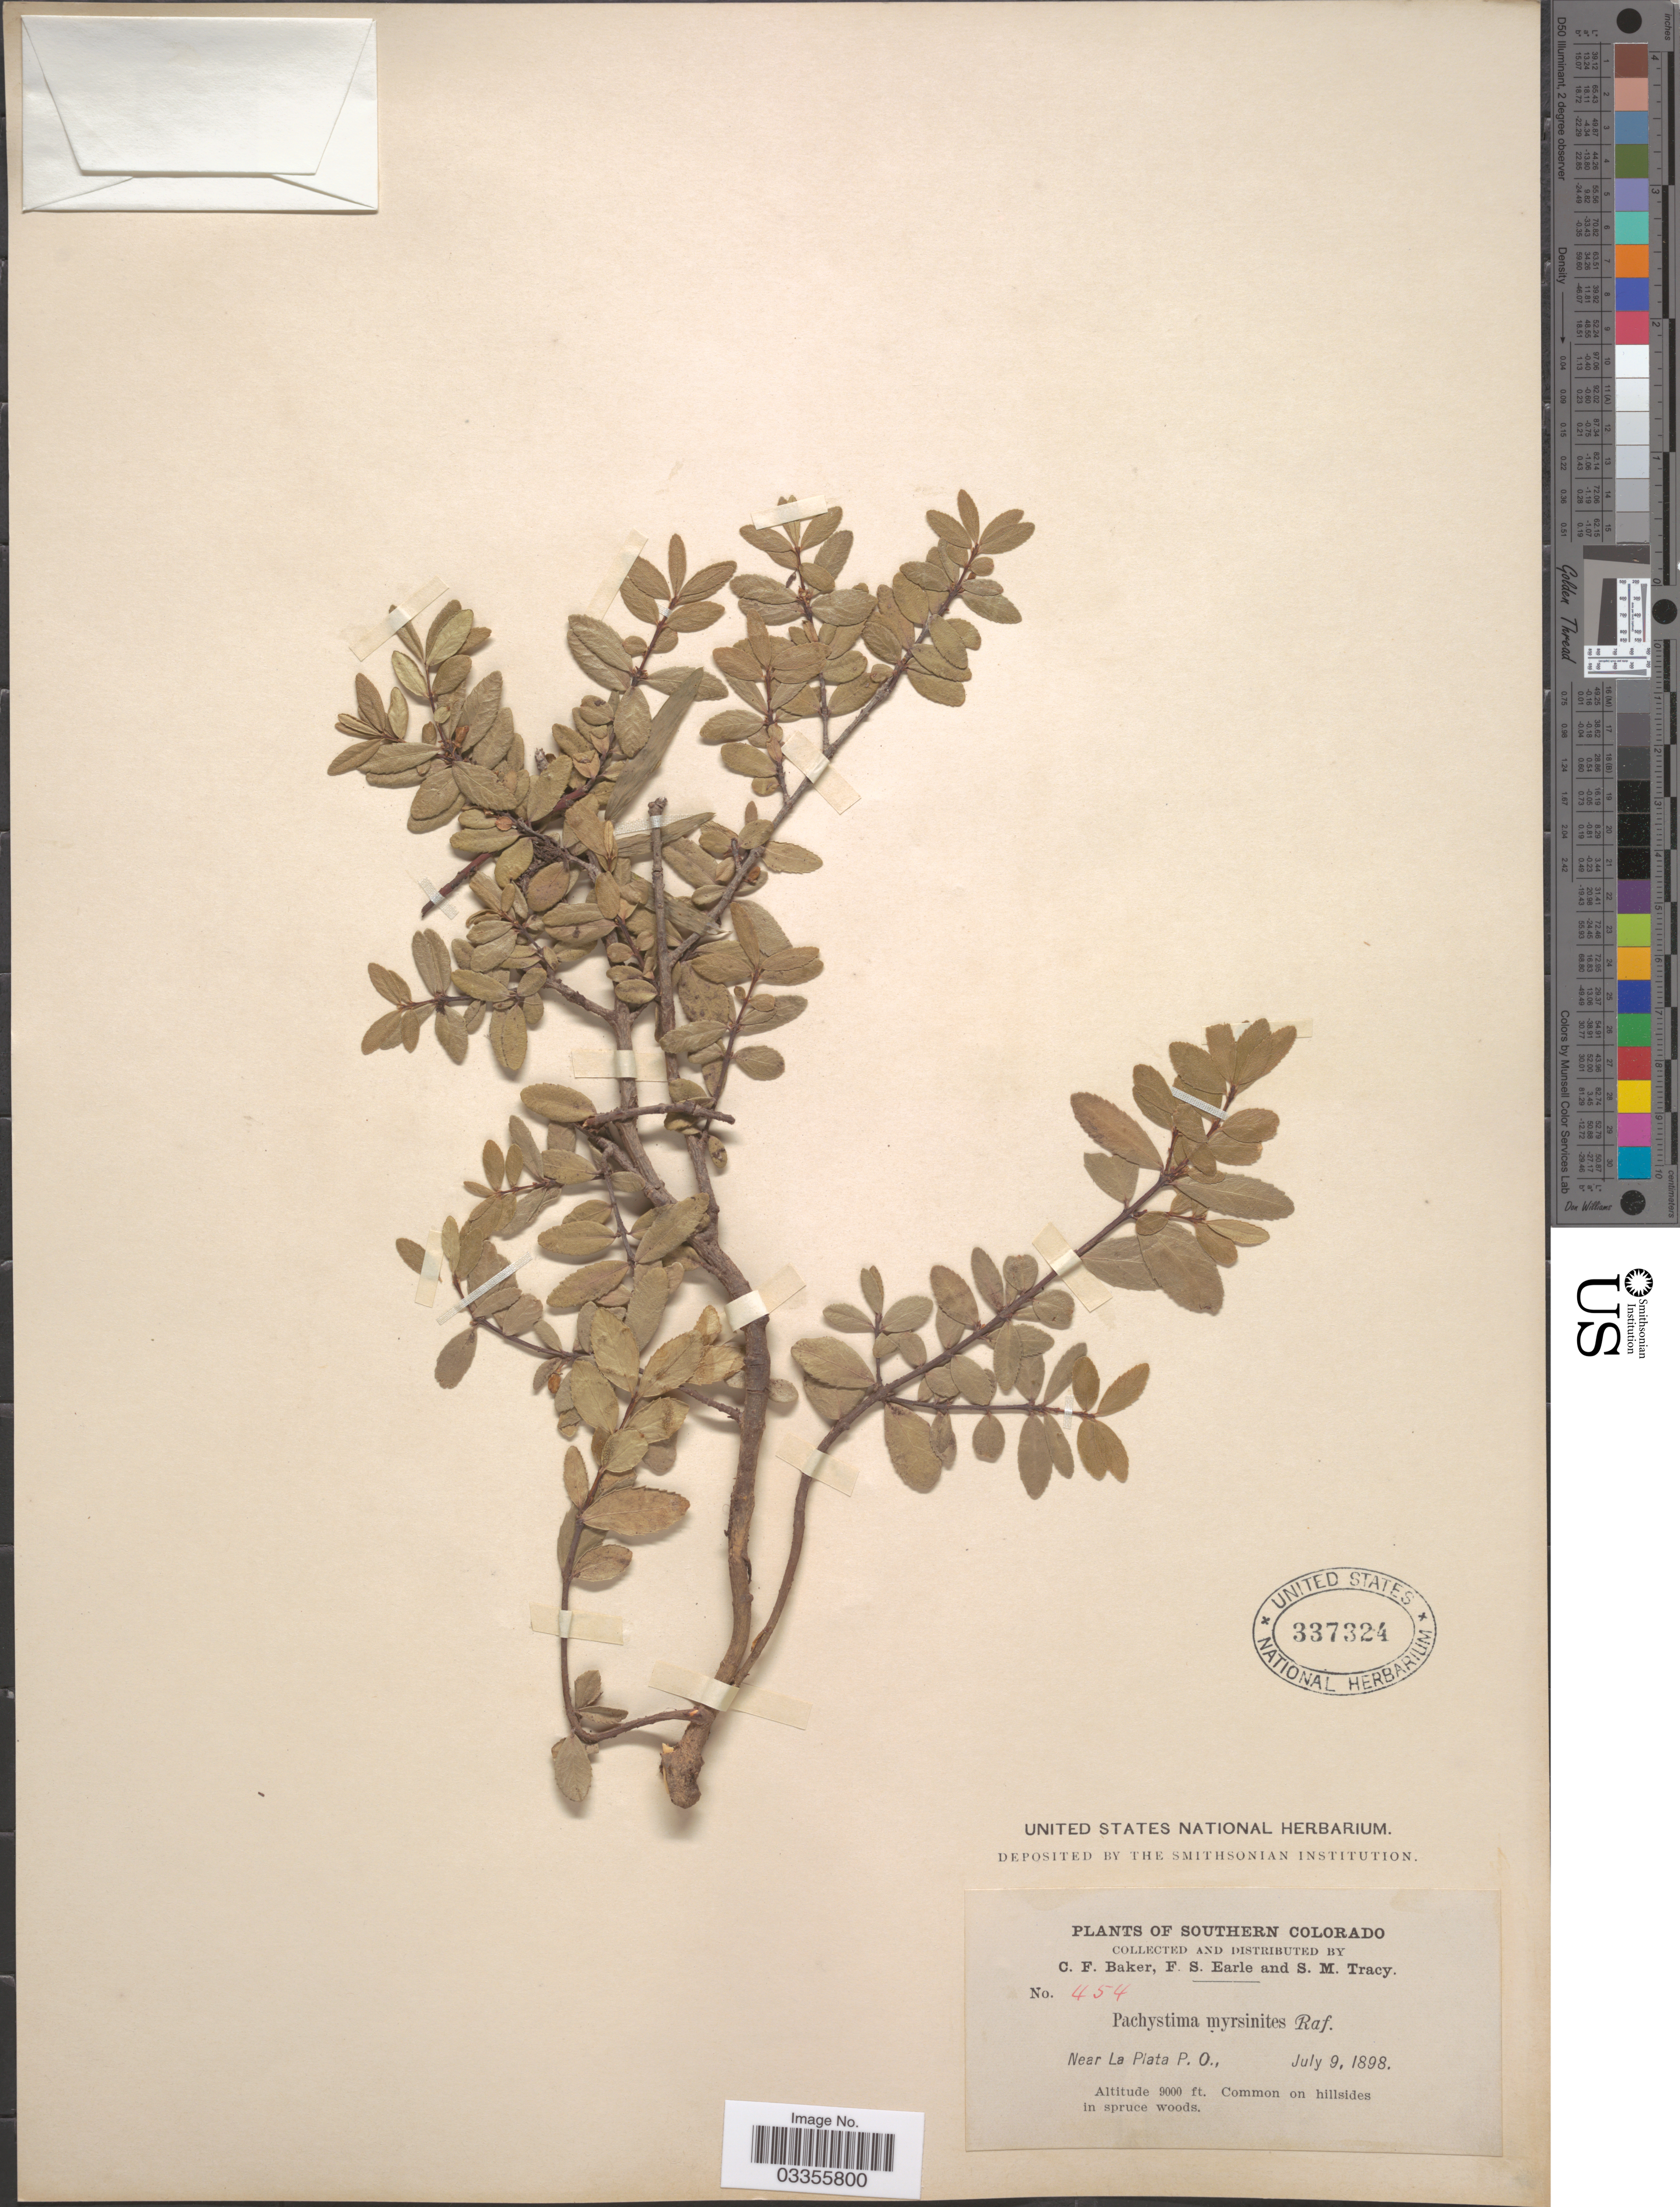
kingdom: Plantae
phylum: Tracheophyta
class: Magnoliopsida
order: Celastrales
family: Celastraceae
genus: Paxistima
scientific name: Paxistima myrsinites subsp. myrsinites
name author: (Pursh) Raf.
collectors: C. F. Baker, F. S. Earle & S. M. Tracy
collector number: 454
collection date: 1898-07-09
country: United States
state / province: Colorado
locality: Southern Colorado. Near La Piata P. O.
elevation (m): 2743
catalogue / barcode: US 337324